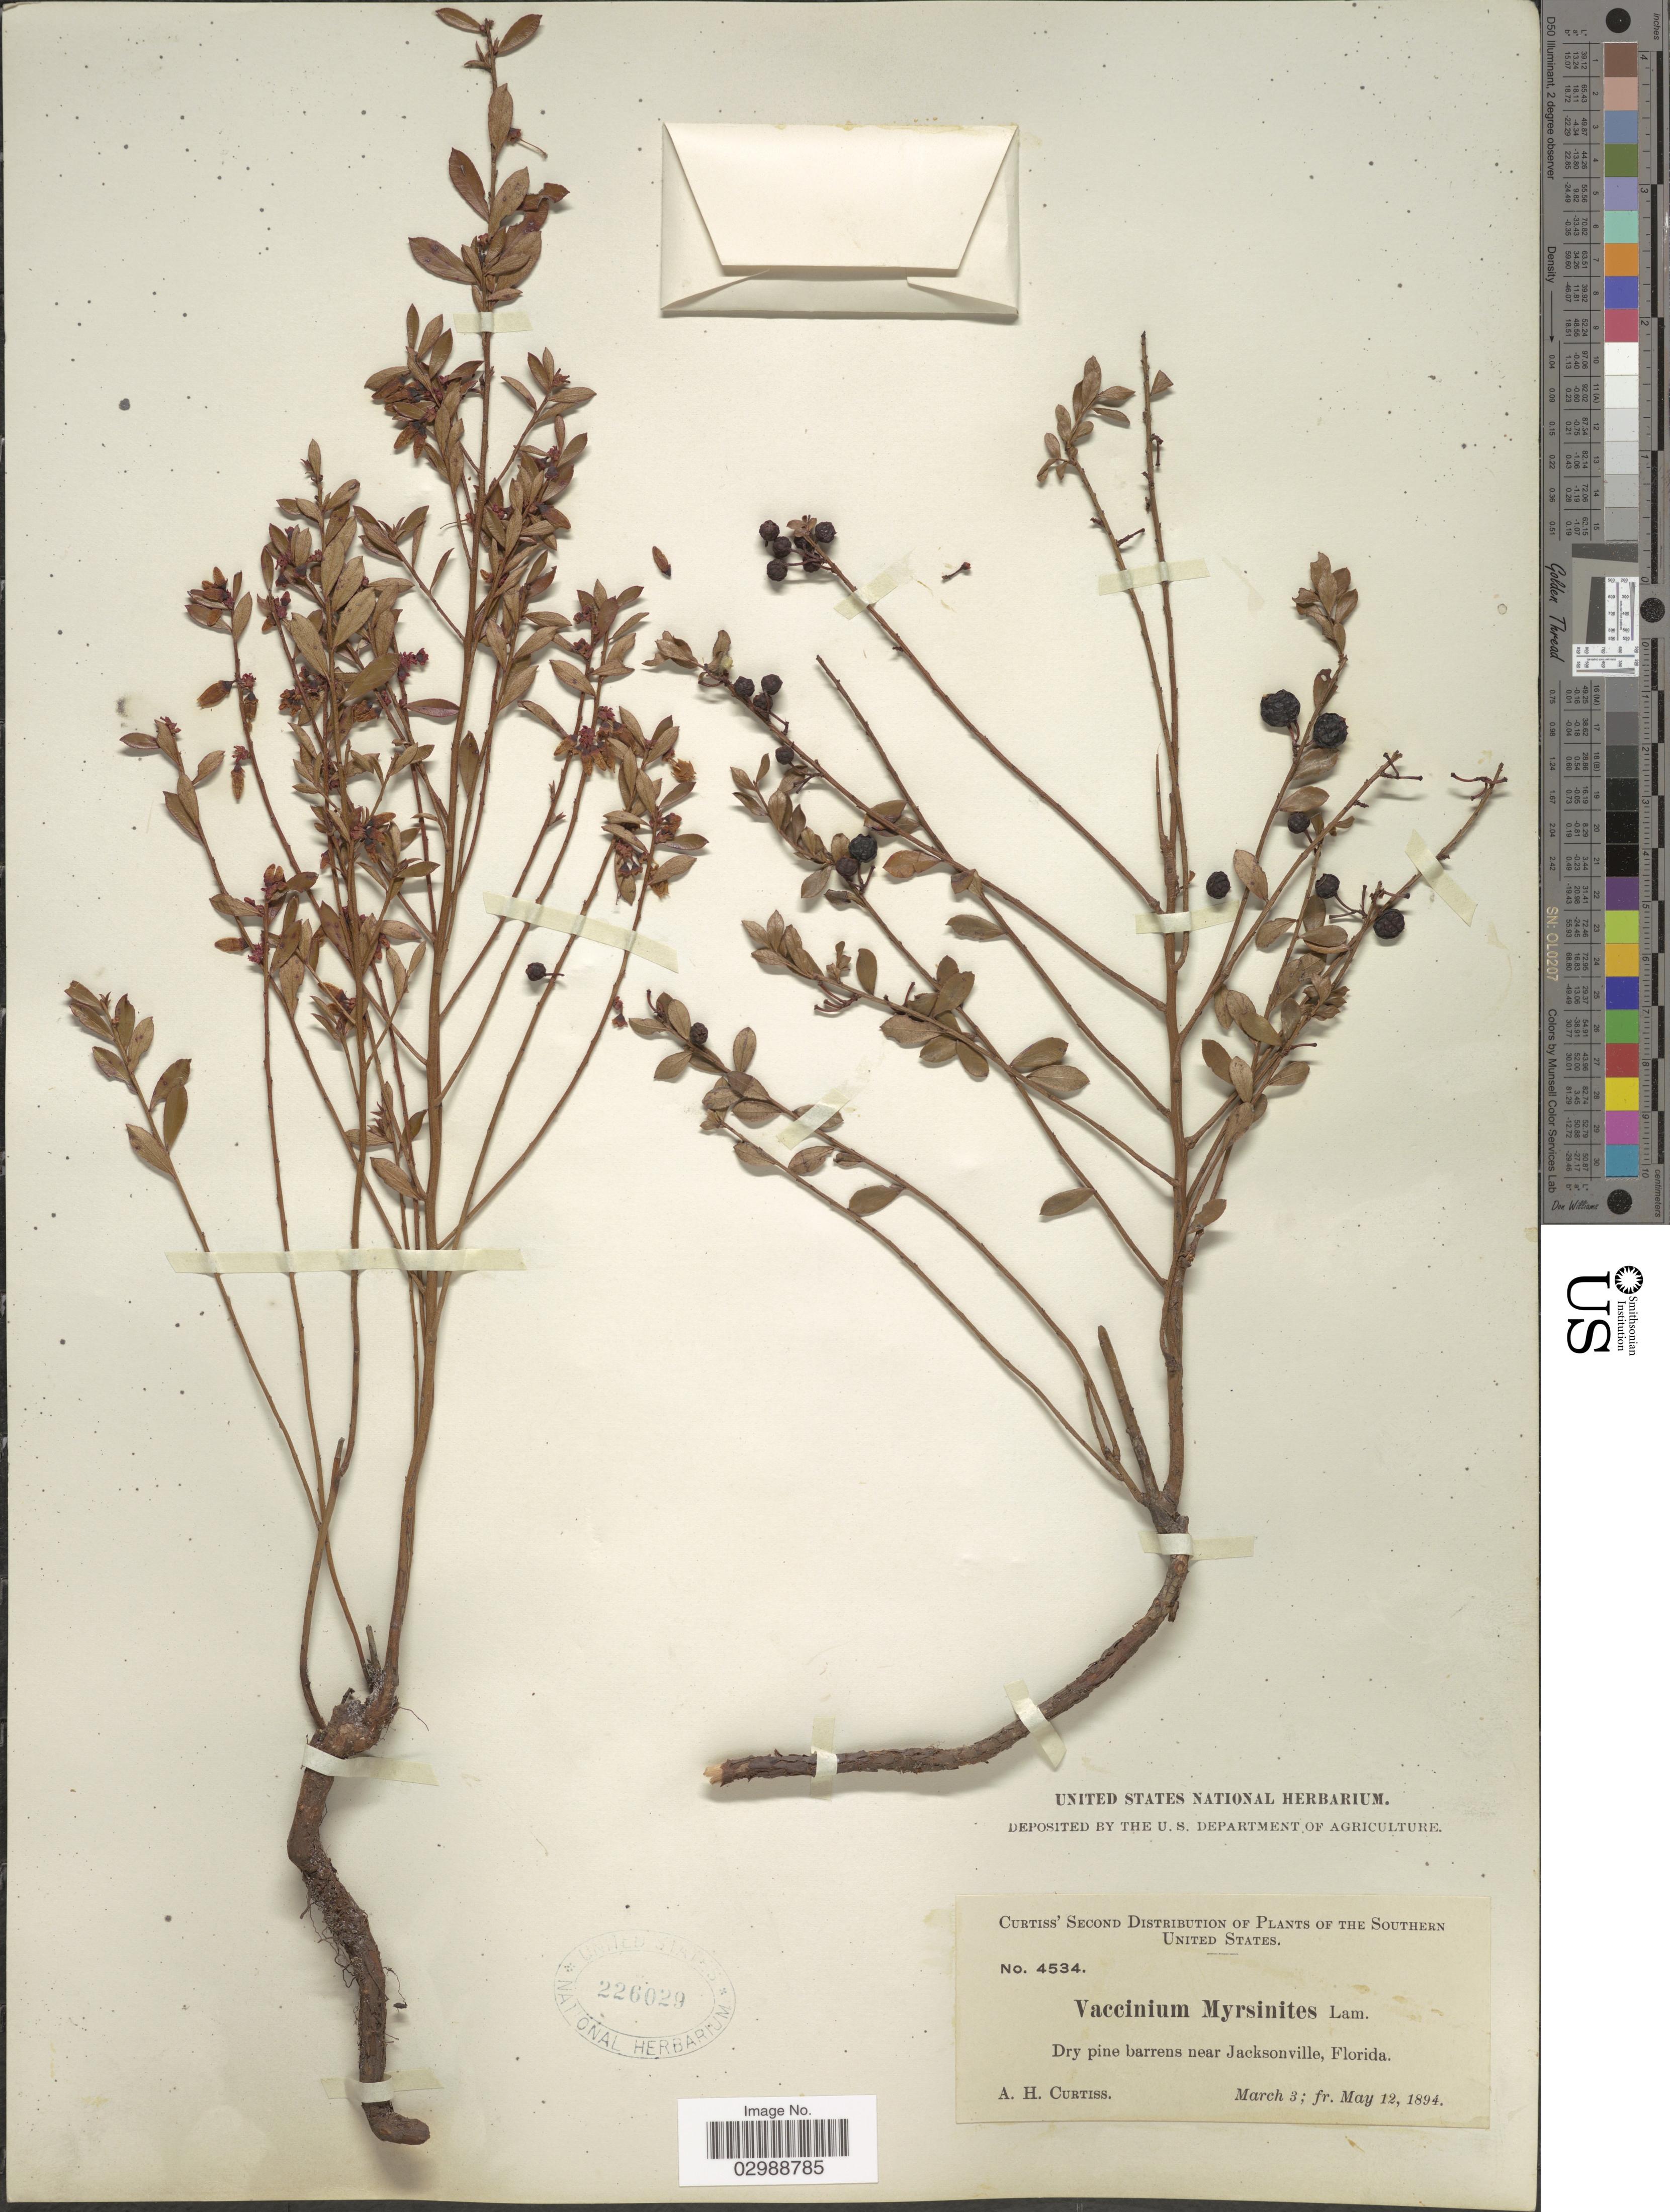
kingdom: Plantae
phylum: Tracheophyta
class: Magnoliopsida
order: Ericales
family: Ericaceae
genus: Vaccinium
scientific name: Vaccinium nitidum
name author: Andrews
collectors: A. H. Curtiss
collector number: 4534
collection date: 1894-05-12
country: United States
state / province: Florida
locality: Southern United States. Near Jacksonville.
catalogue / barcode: US 226029